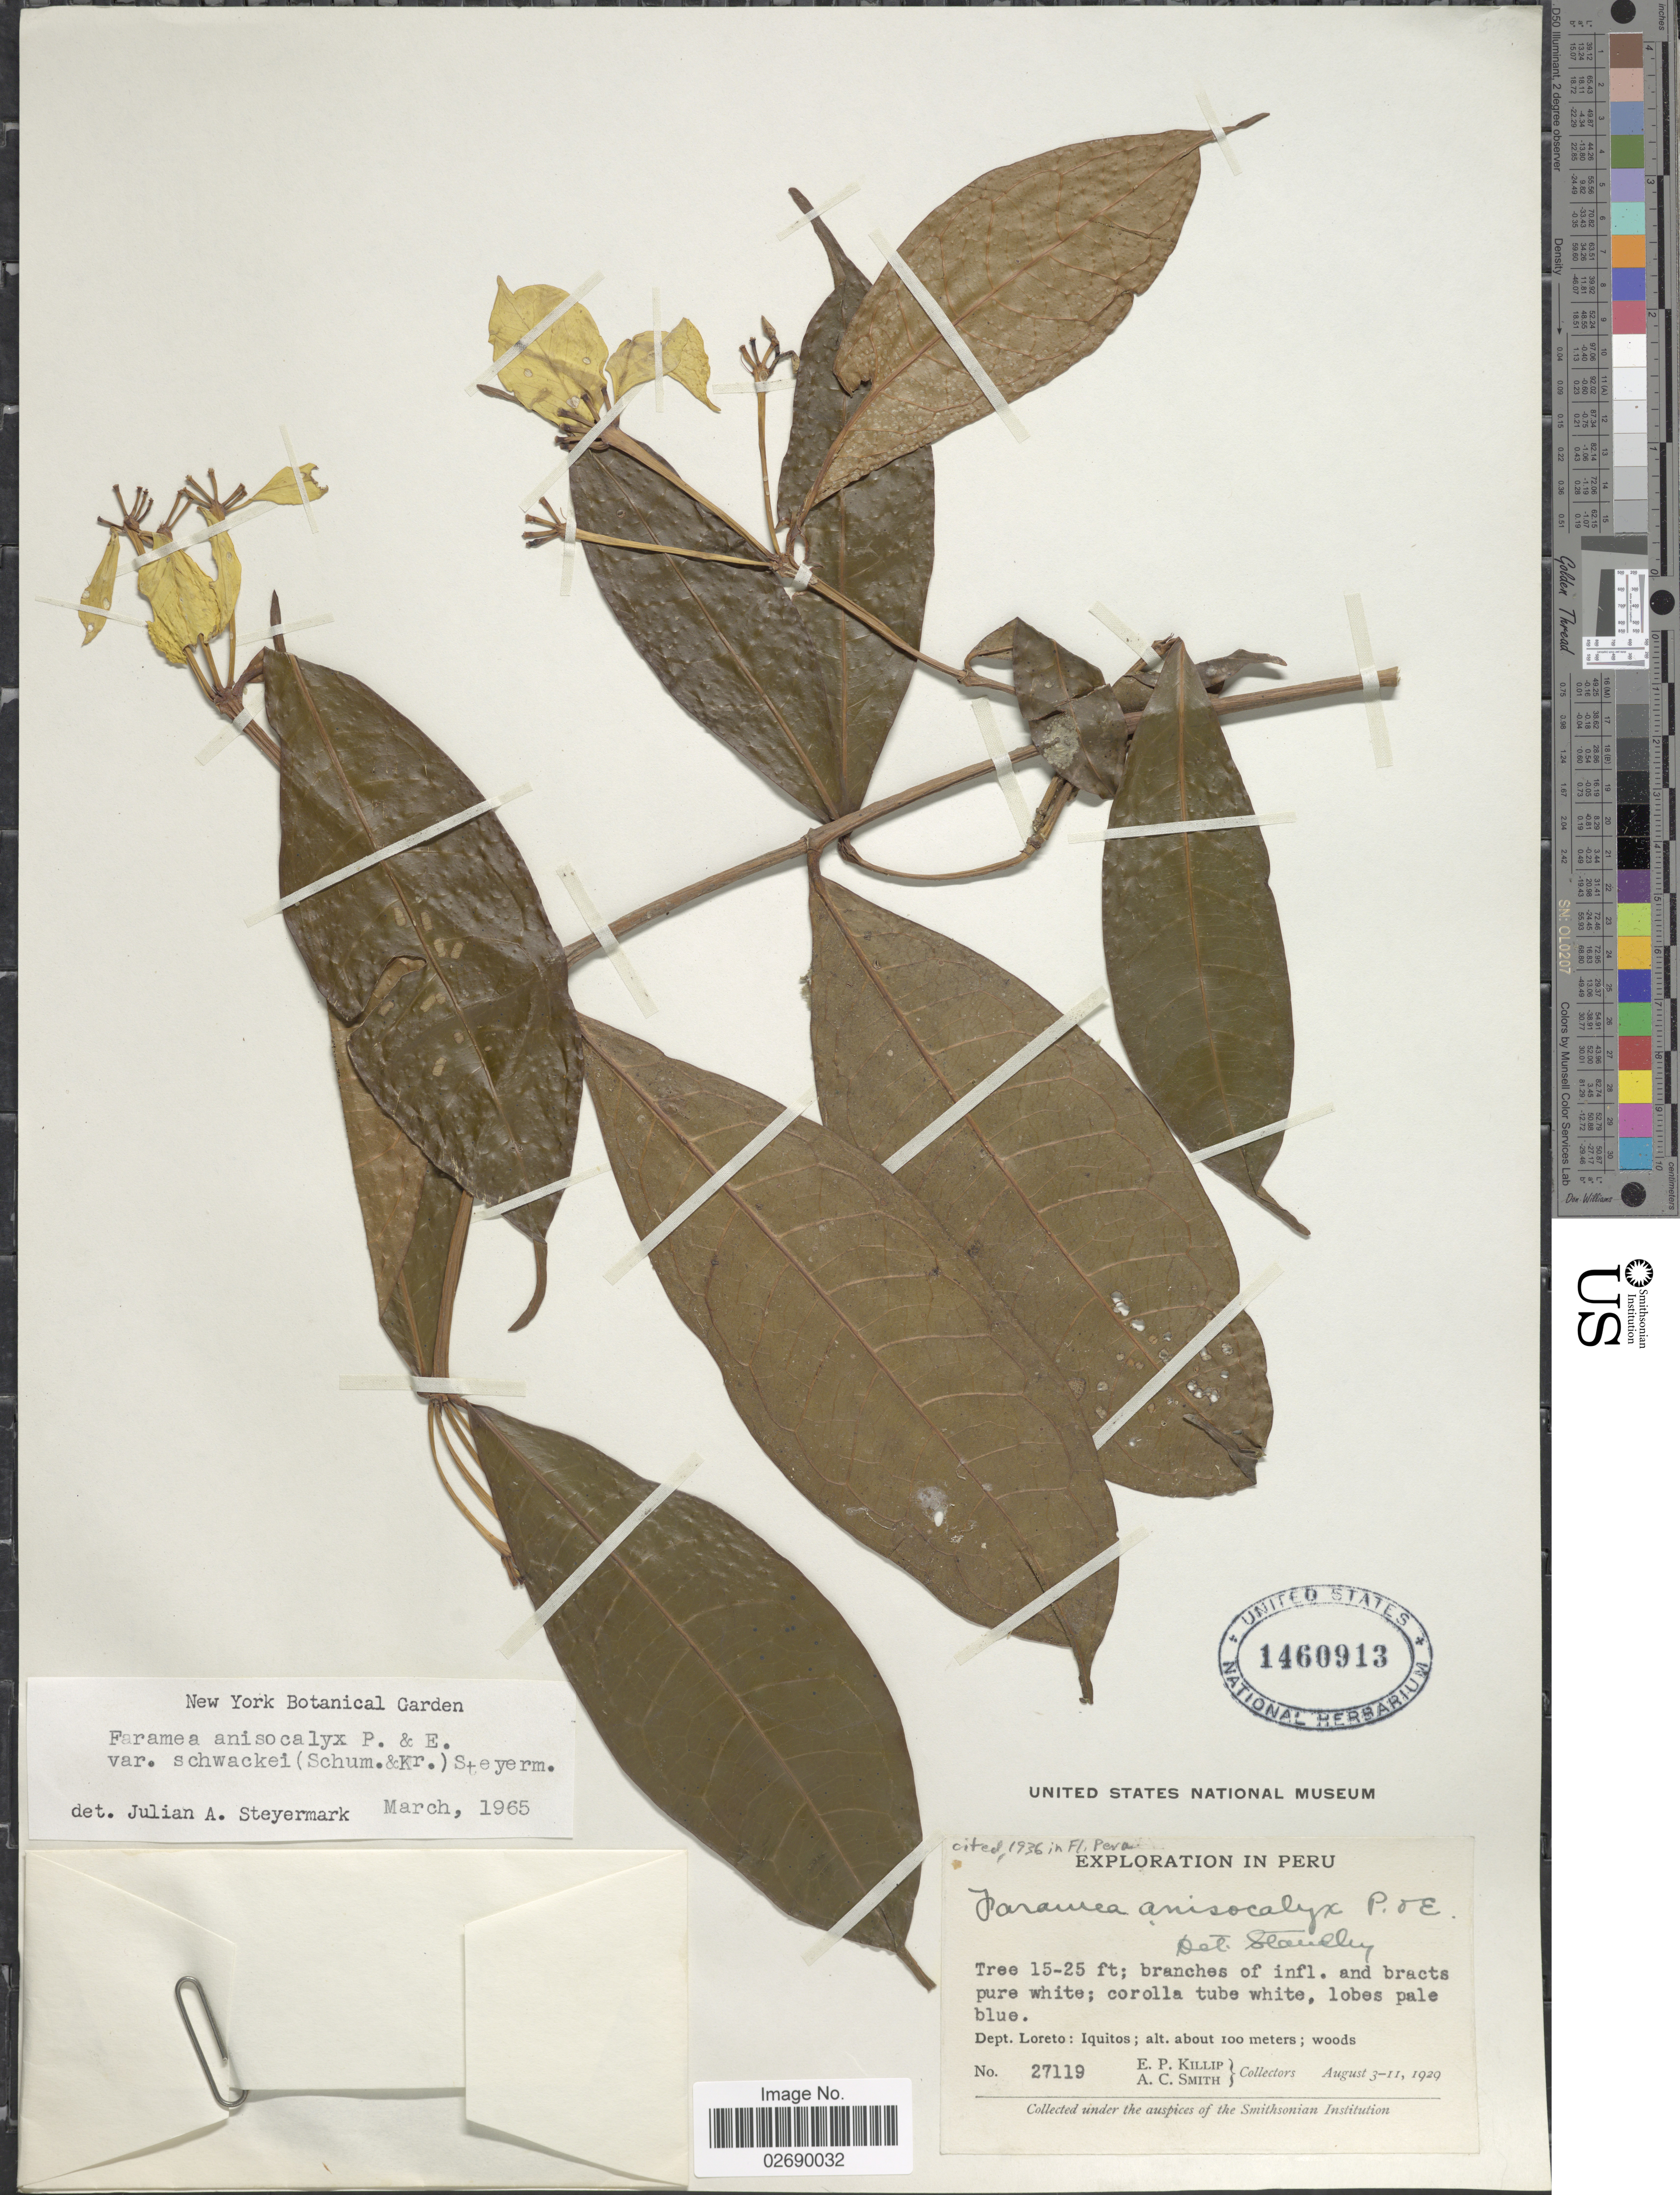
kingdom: Plantae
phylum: Tracheophyta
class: Magnoliopsida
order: Gentianales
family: Rubiaceae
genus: Faramea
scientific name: Faramea anisocalyx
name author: Poepp. & Endl.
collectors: E. P. Killip & A. C. Smith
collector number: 27119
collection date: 1929-08-03/1929-08-11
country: Peru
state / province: Loreto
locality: Iquitos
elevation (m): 100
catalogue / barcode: US 1460913